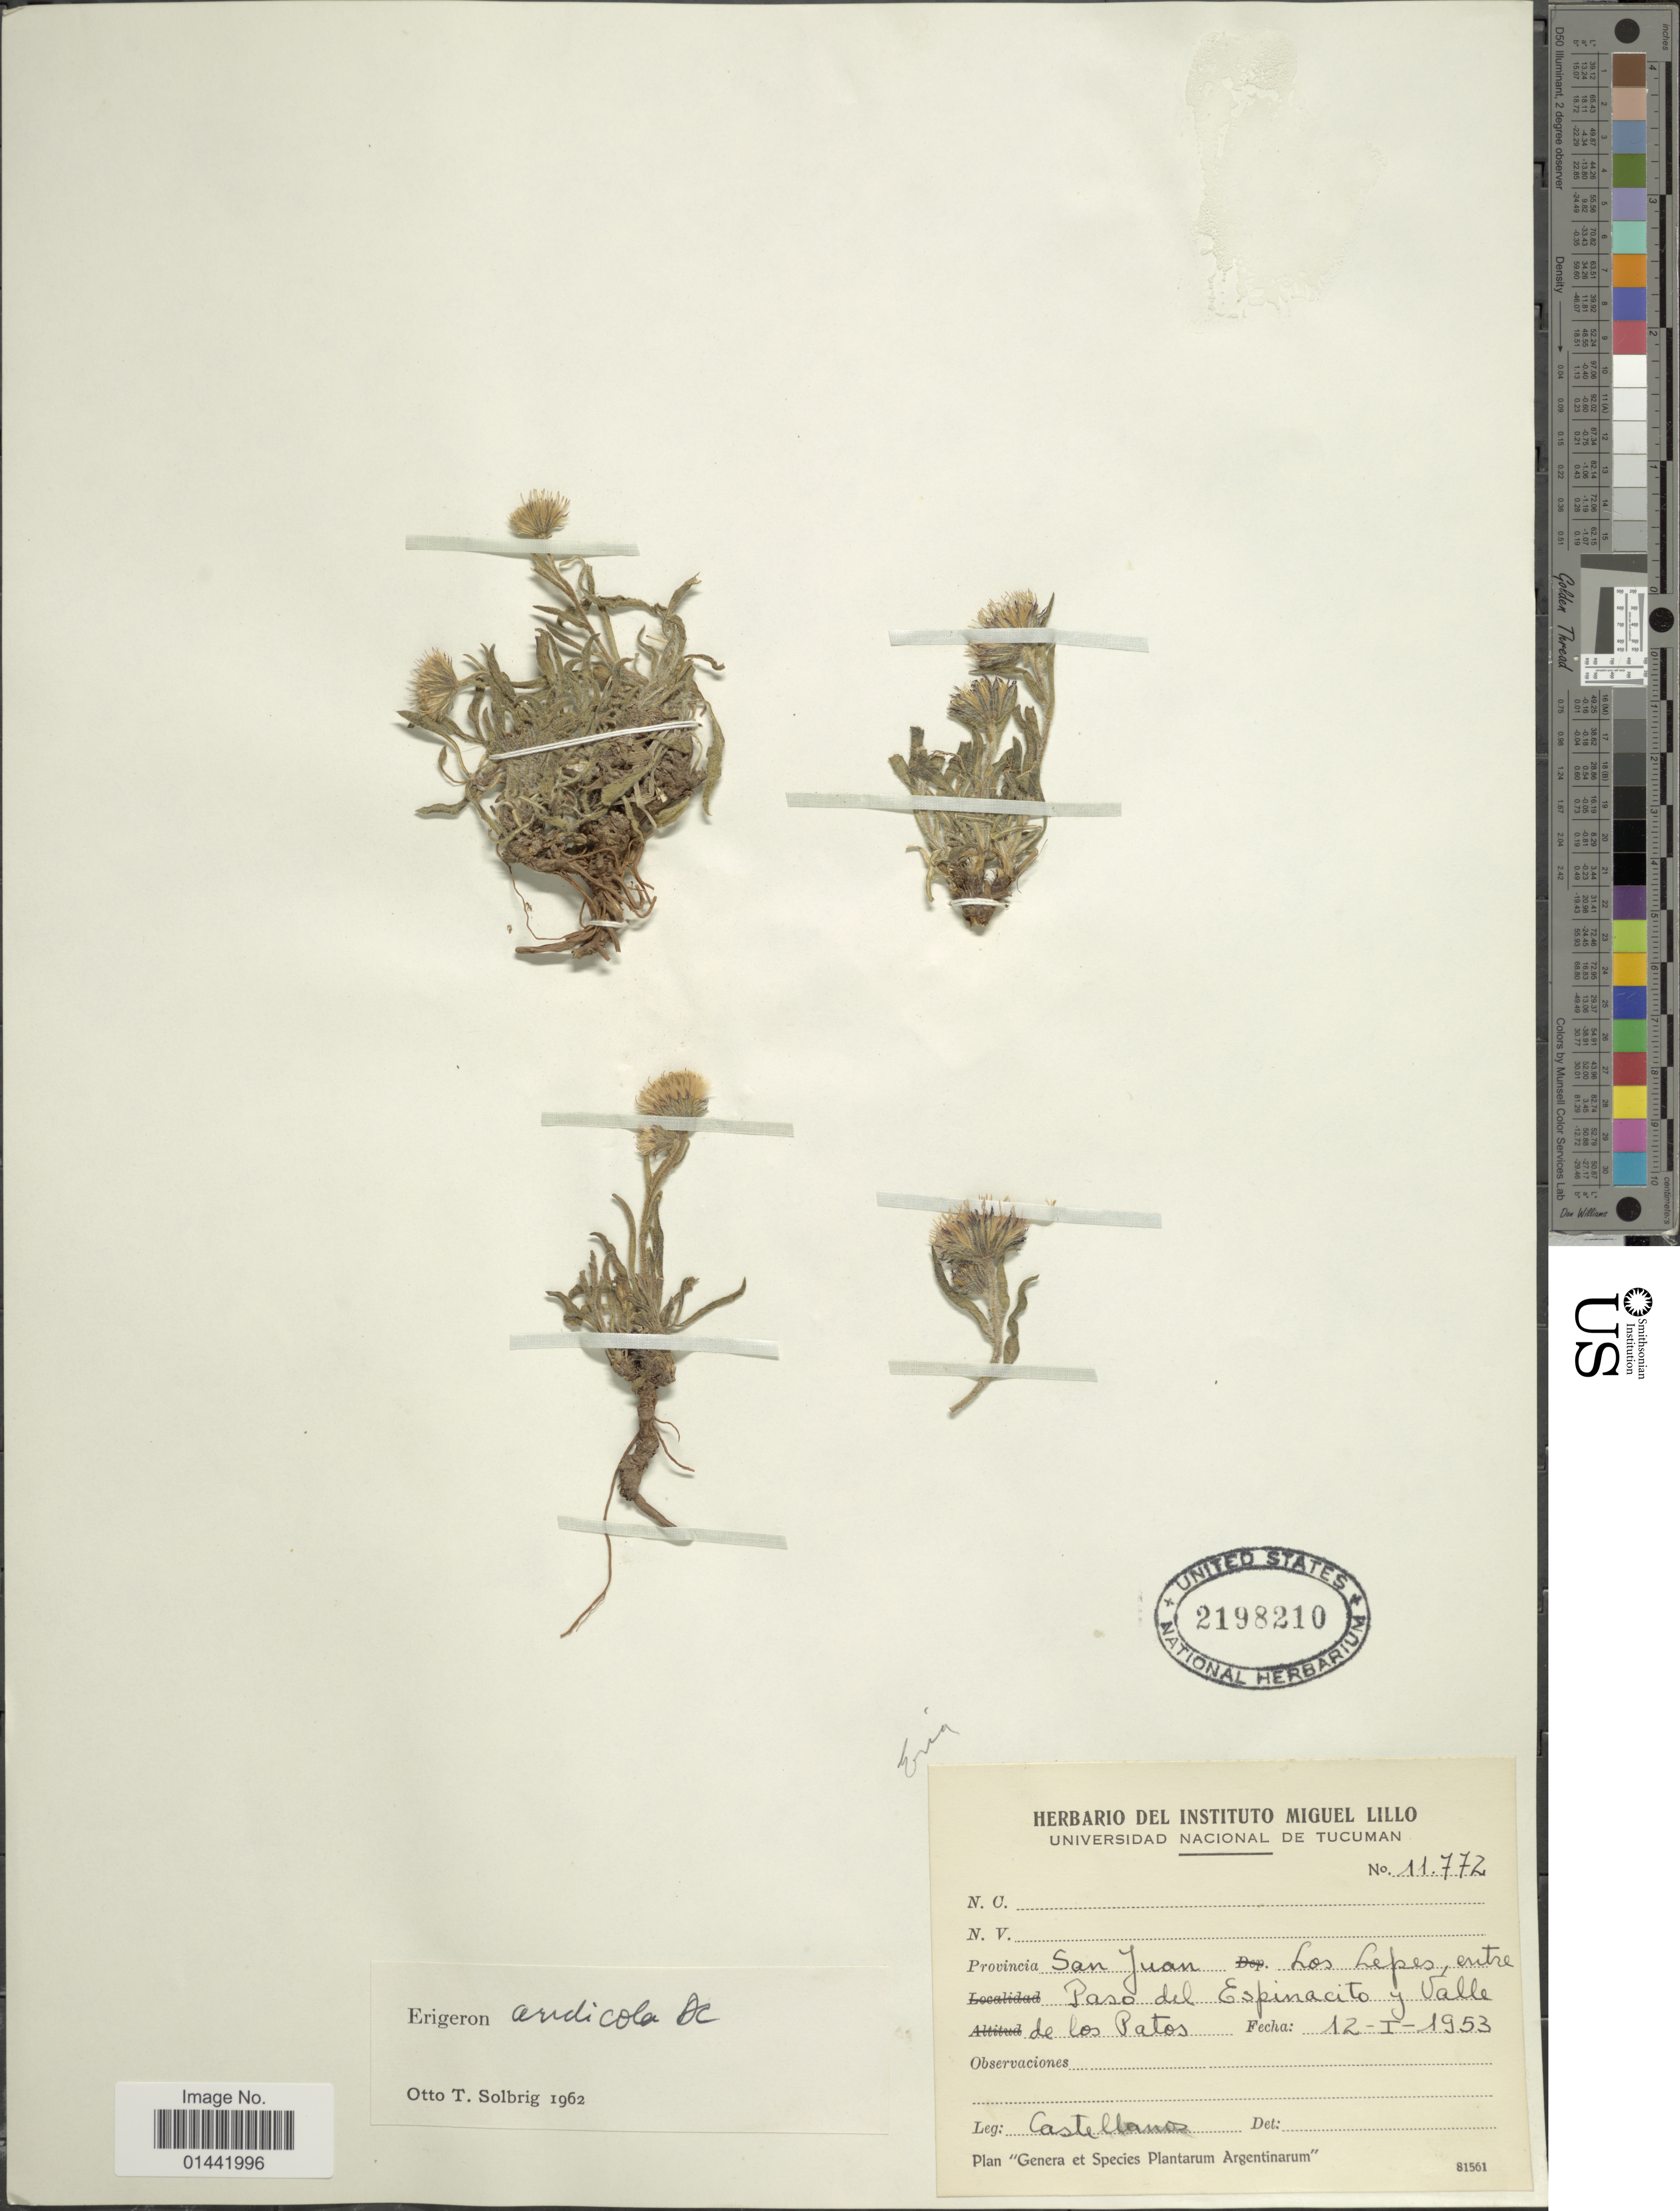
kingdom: Plantae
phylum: Tracheophyta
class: Magnoliopsida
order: Asterales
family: Asteraceae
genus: Erigeron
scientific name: Erigeron andicola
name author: DC.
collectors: -- Castellanos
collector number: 11772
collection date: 1953-01-12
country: Argentina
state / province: San Juan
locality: Los Lepes, entre Paso del Espinacito y Valle de los Patos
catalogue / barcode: US 2198210